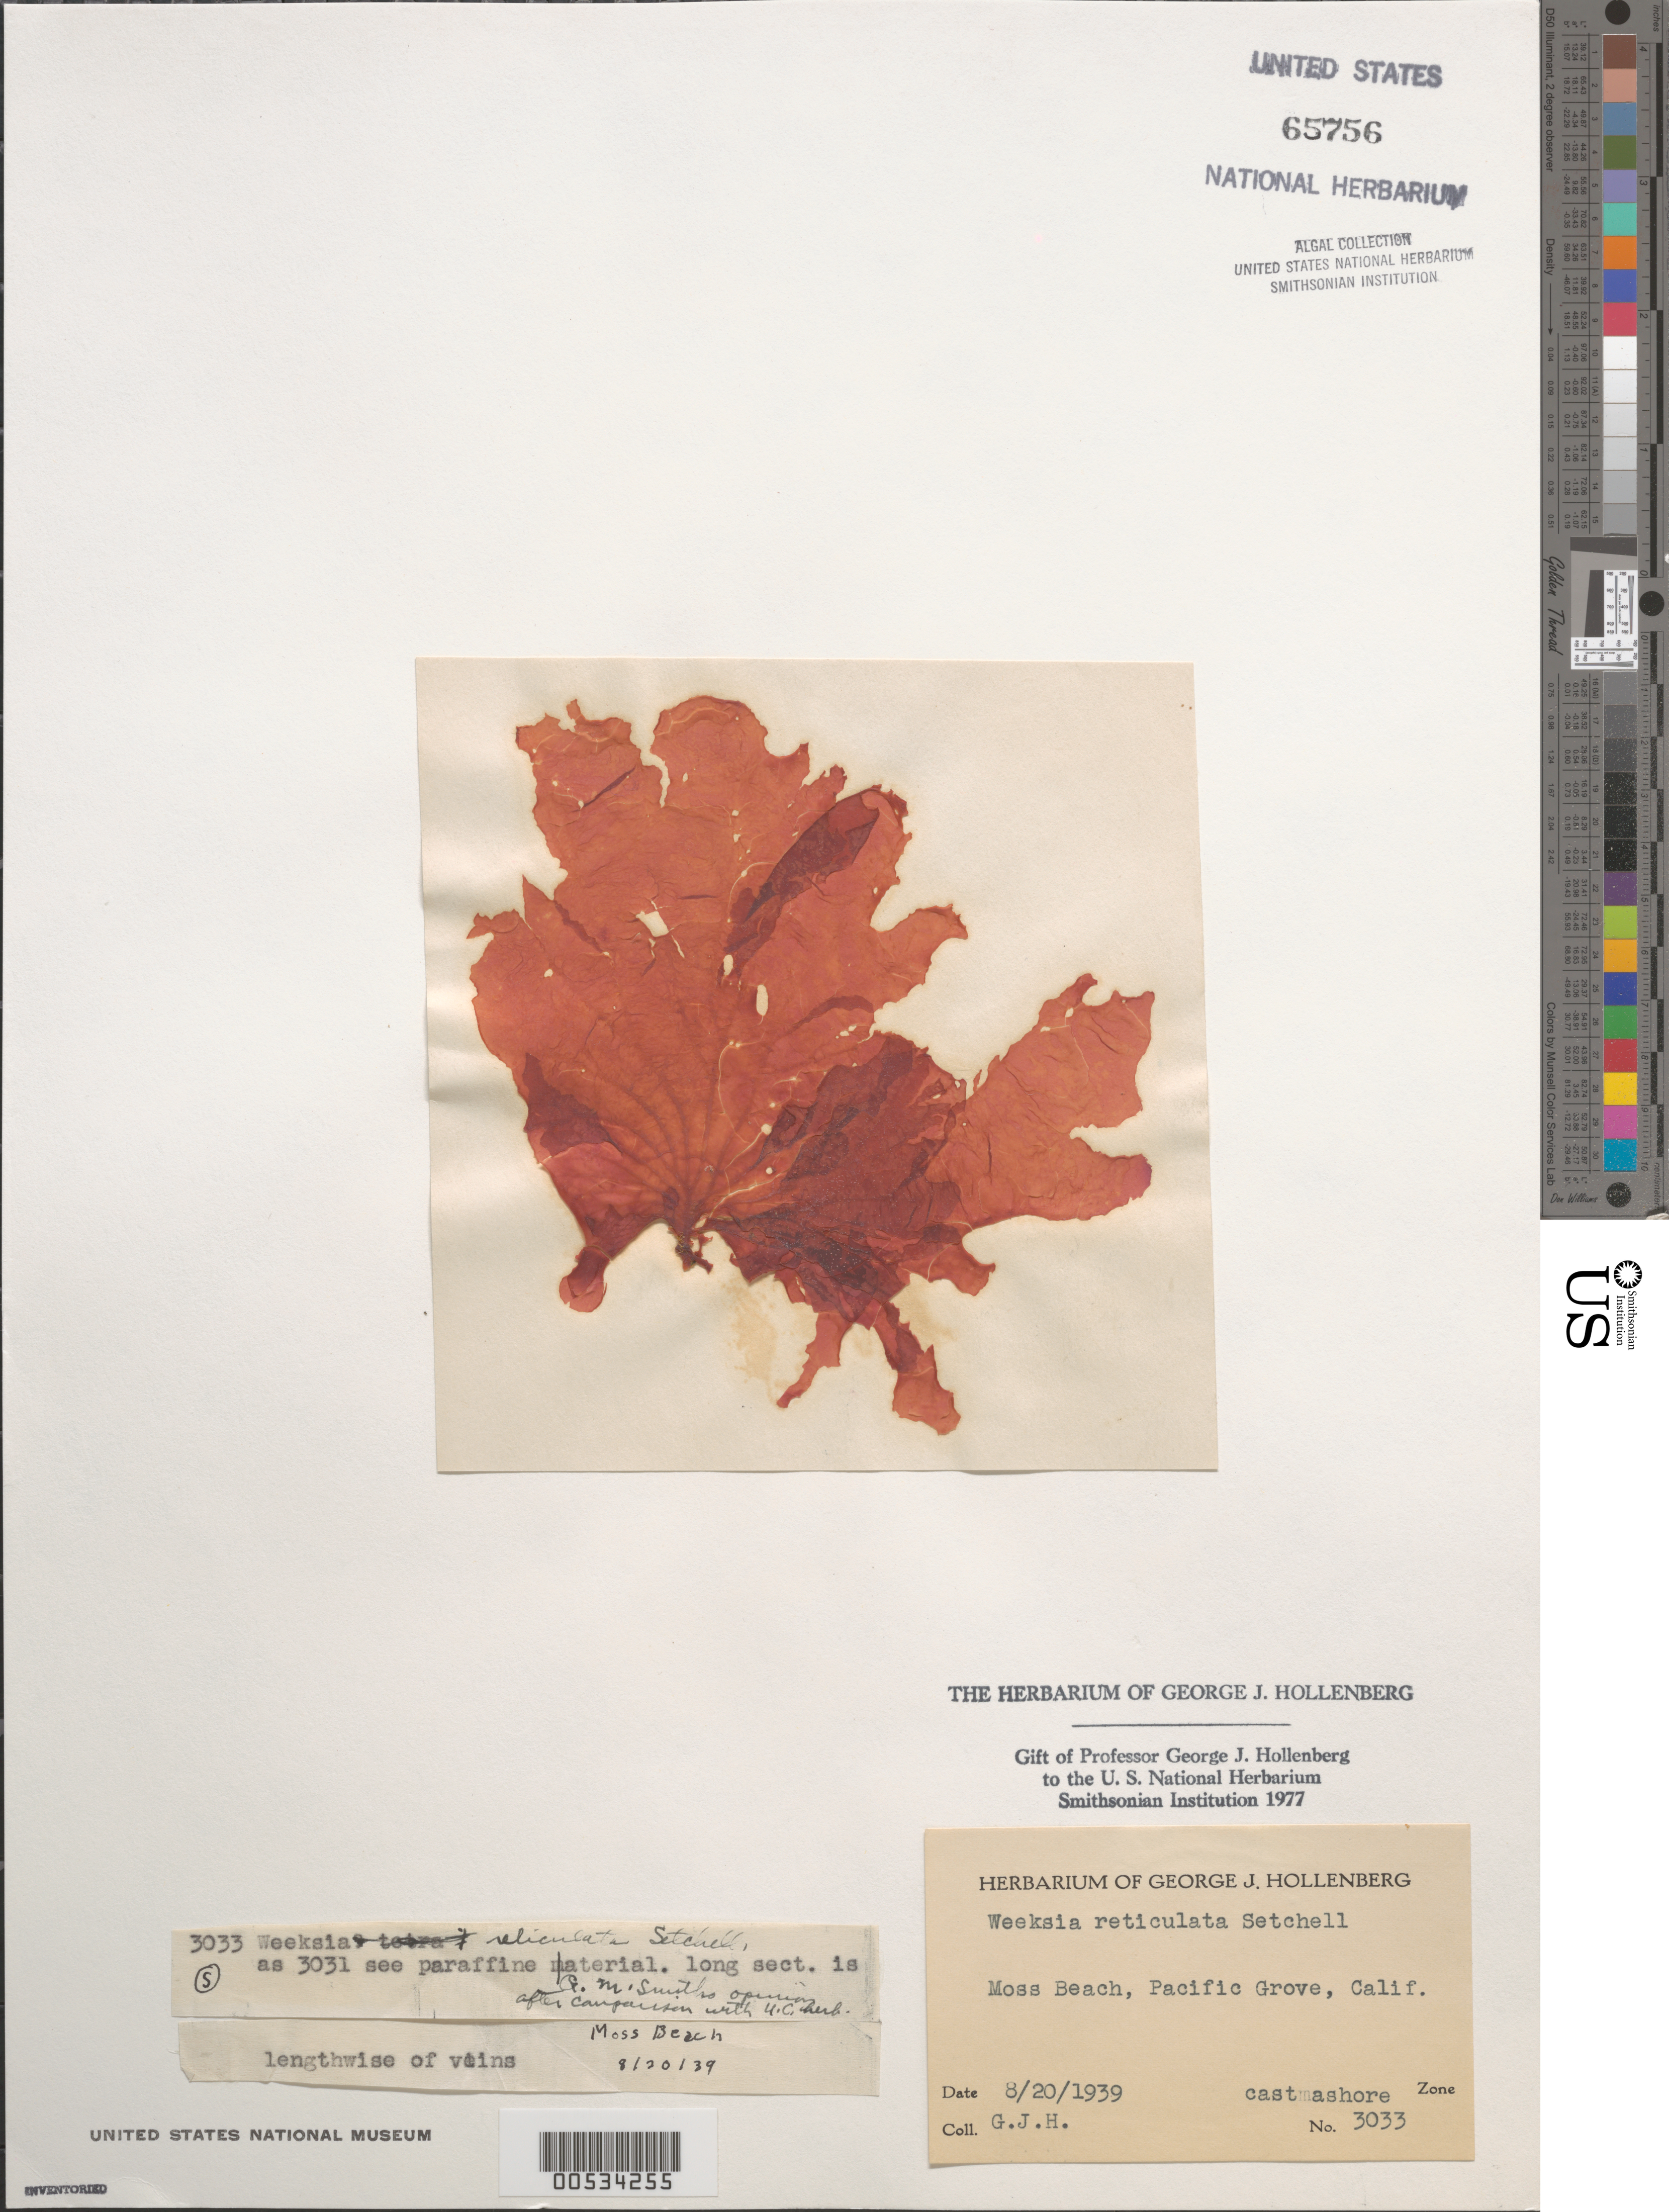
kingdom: Plantae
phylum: Rhodophyta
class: Florideophyceae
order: Gigartinales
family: Dumontiaceae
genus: Weeksia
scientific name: Weeksia reticulata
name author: Setch.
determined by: Hollenberg, George J.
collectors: G. Hollenberg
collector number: GJH 3033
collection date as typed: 20 Aug 1939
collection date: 1939-08-20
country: United States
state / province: California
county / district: Monterey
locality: Moss Beach, Pacific Grove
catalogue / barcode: US 65756